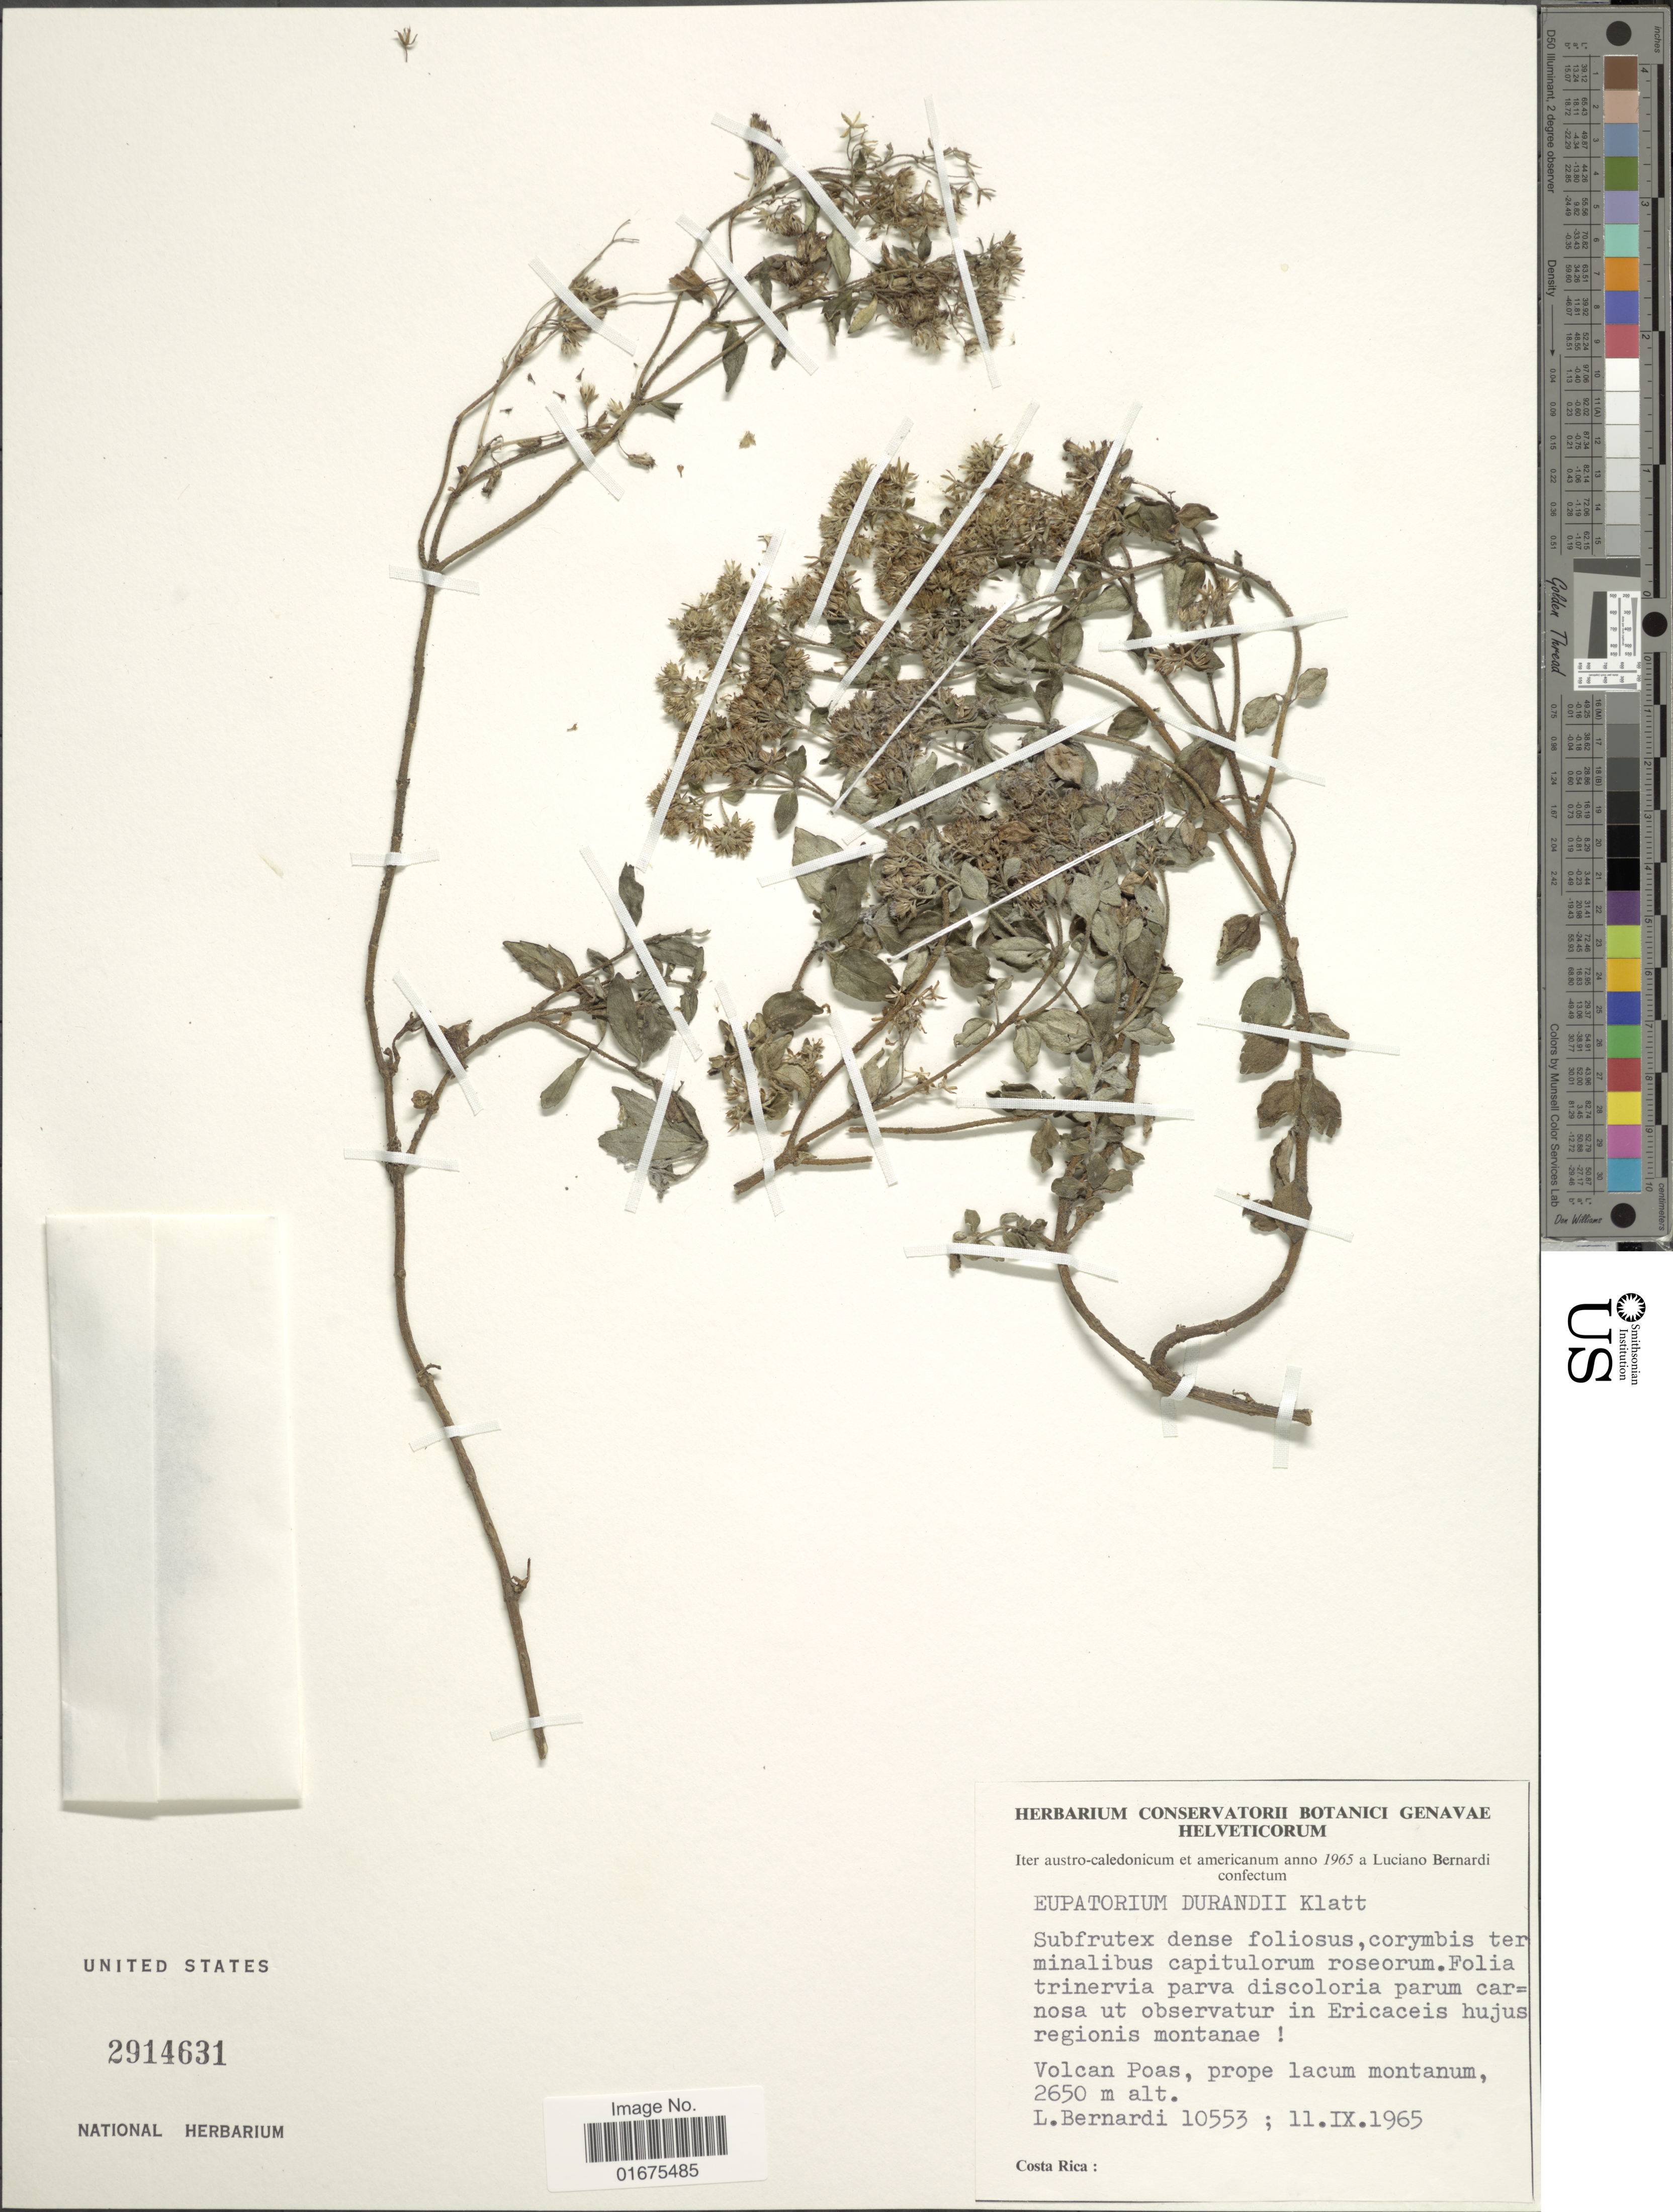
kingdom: Plantae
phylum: Tracheophyta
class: Magnoliopsida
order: Asterales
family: Asteraceae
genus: Ageratina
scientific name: Ageratina anisochroma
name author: (Klatt) R.M. King & H. Rob.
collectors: L. Bernardi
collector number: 10553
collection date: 1965-09-11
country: Costa Rica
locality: Volcan Poas.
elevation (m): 2650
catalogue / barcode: US 2914631